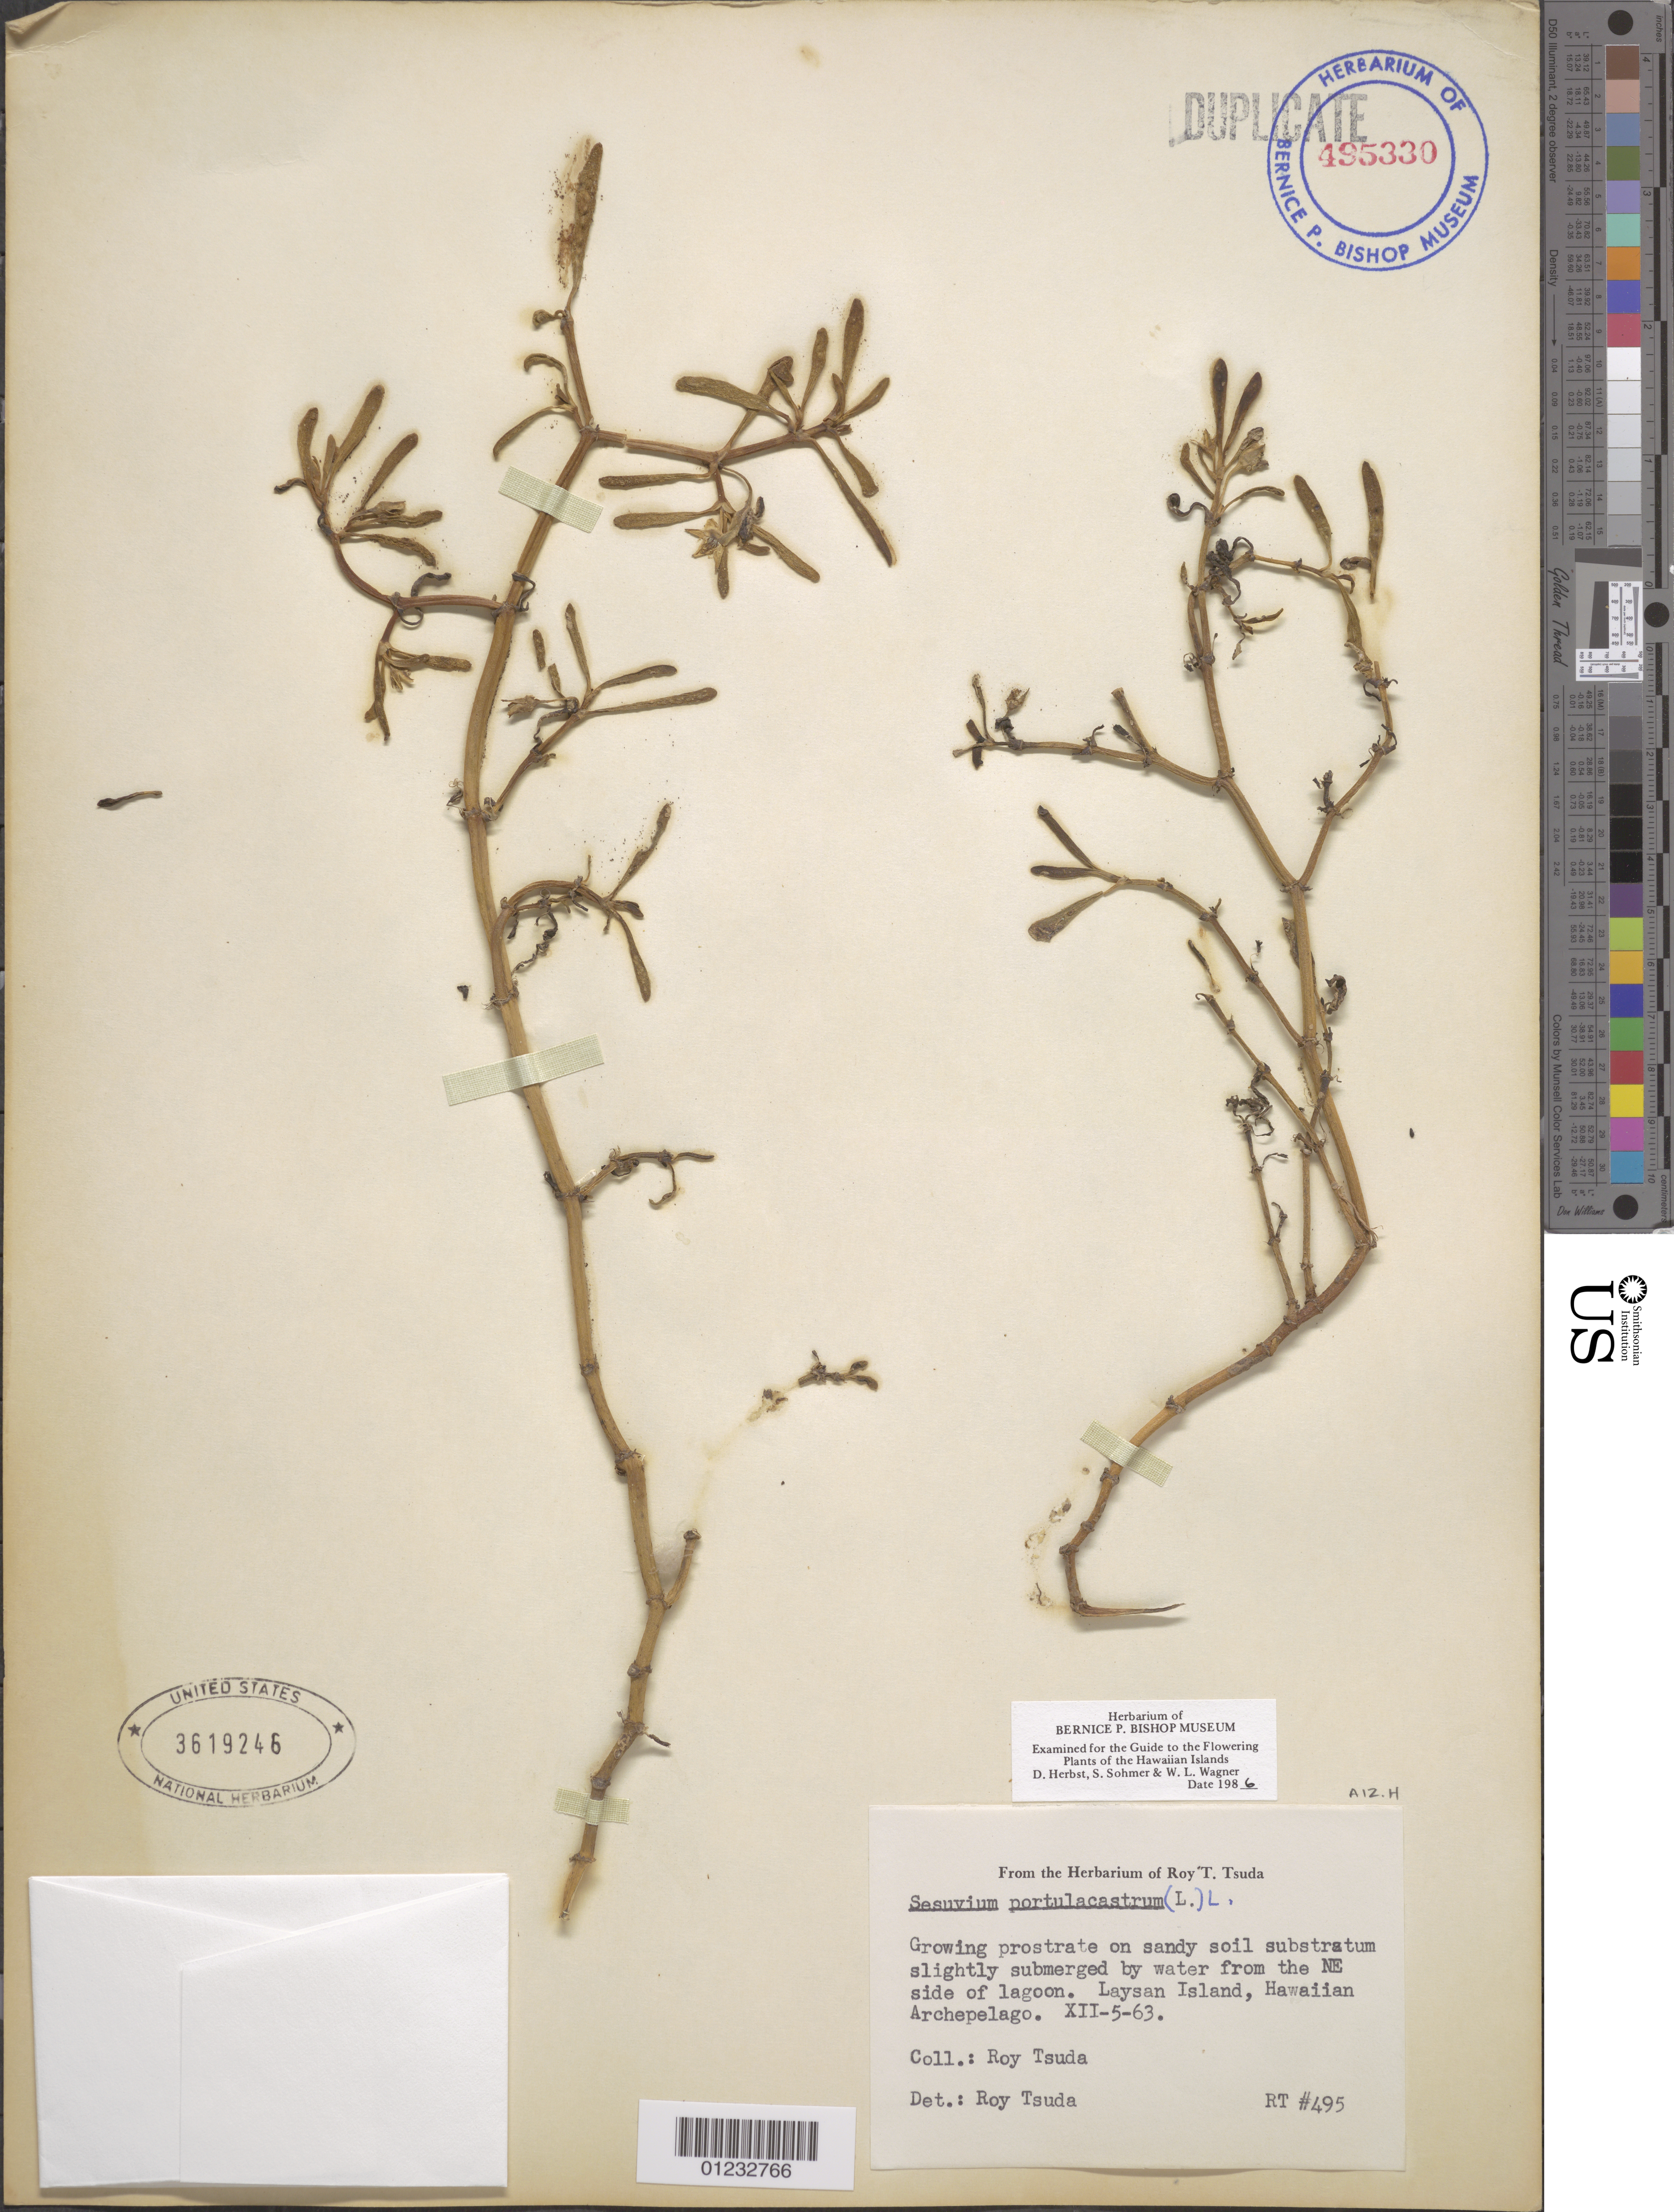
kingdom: Plantae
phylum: Tracheophyta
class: Magnoliopsida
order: Caryophyllales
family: Aizoaceae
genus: Sesuvium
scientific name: Sesuvium portulacastrum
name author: (L.) L.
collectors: R. Tsuda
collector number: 495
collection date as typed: XII-5-63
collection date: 1963-12-05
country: United States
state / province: Hawaii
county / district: Honolulu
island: Laysan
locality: NE side of lagoon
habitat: Submerged by water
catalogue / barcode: US 3619246